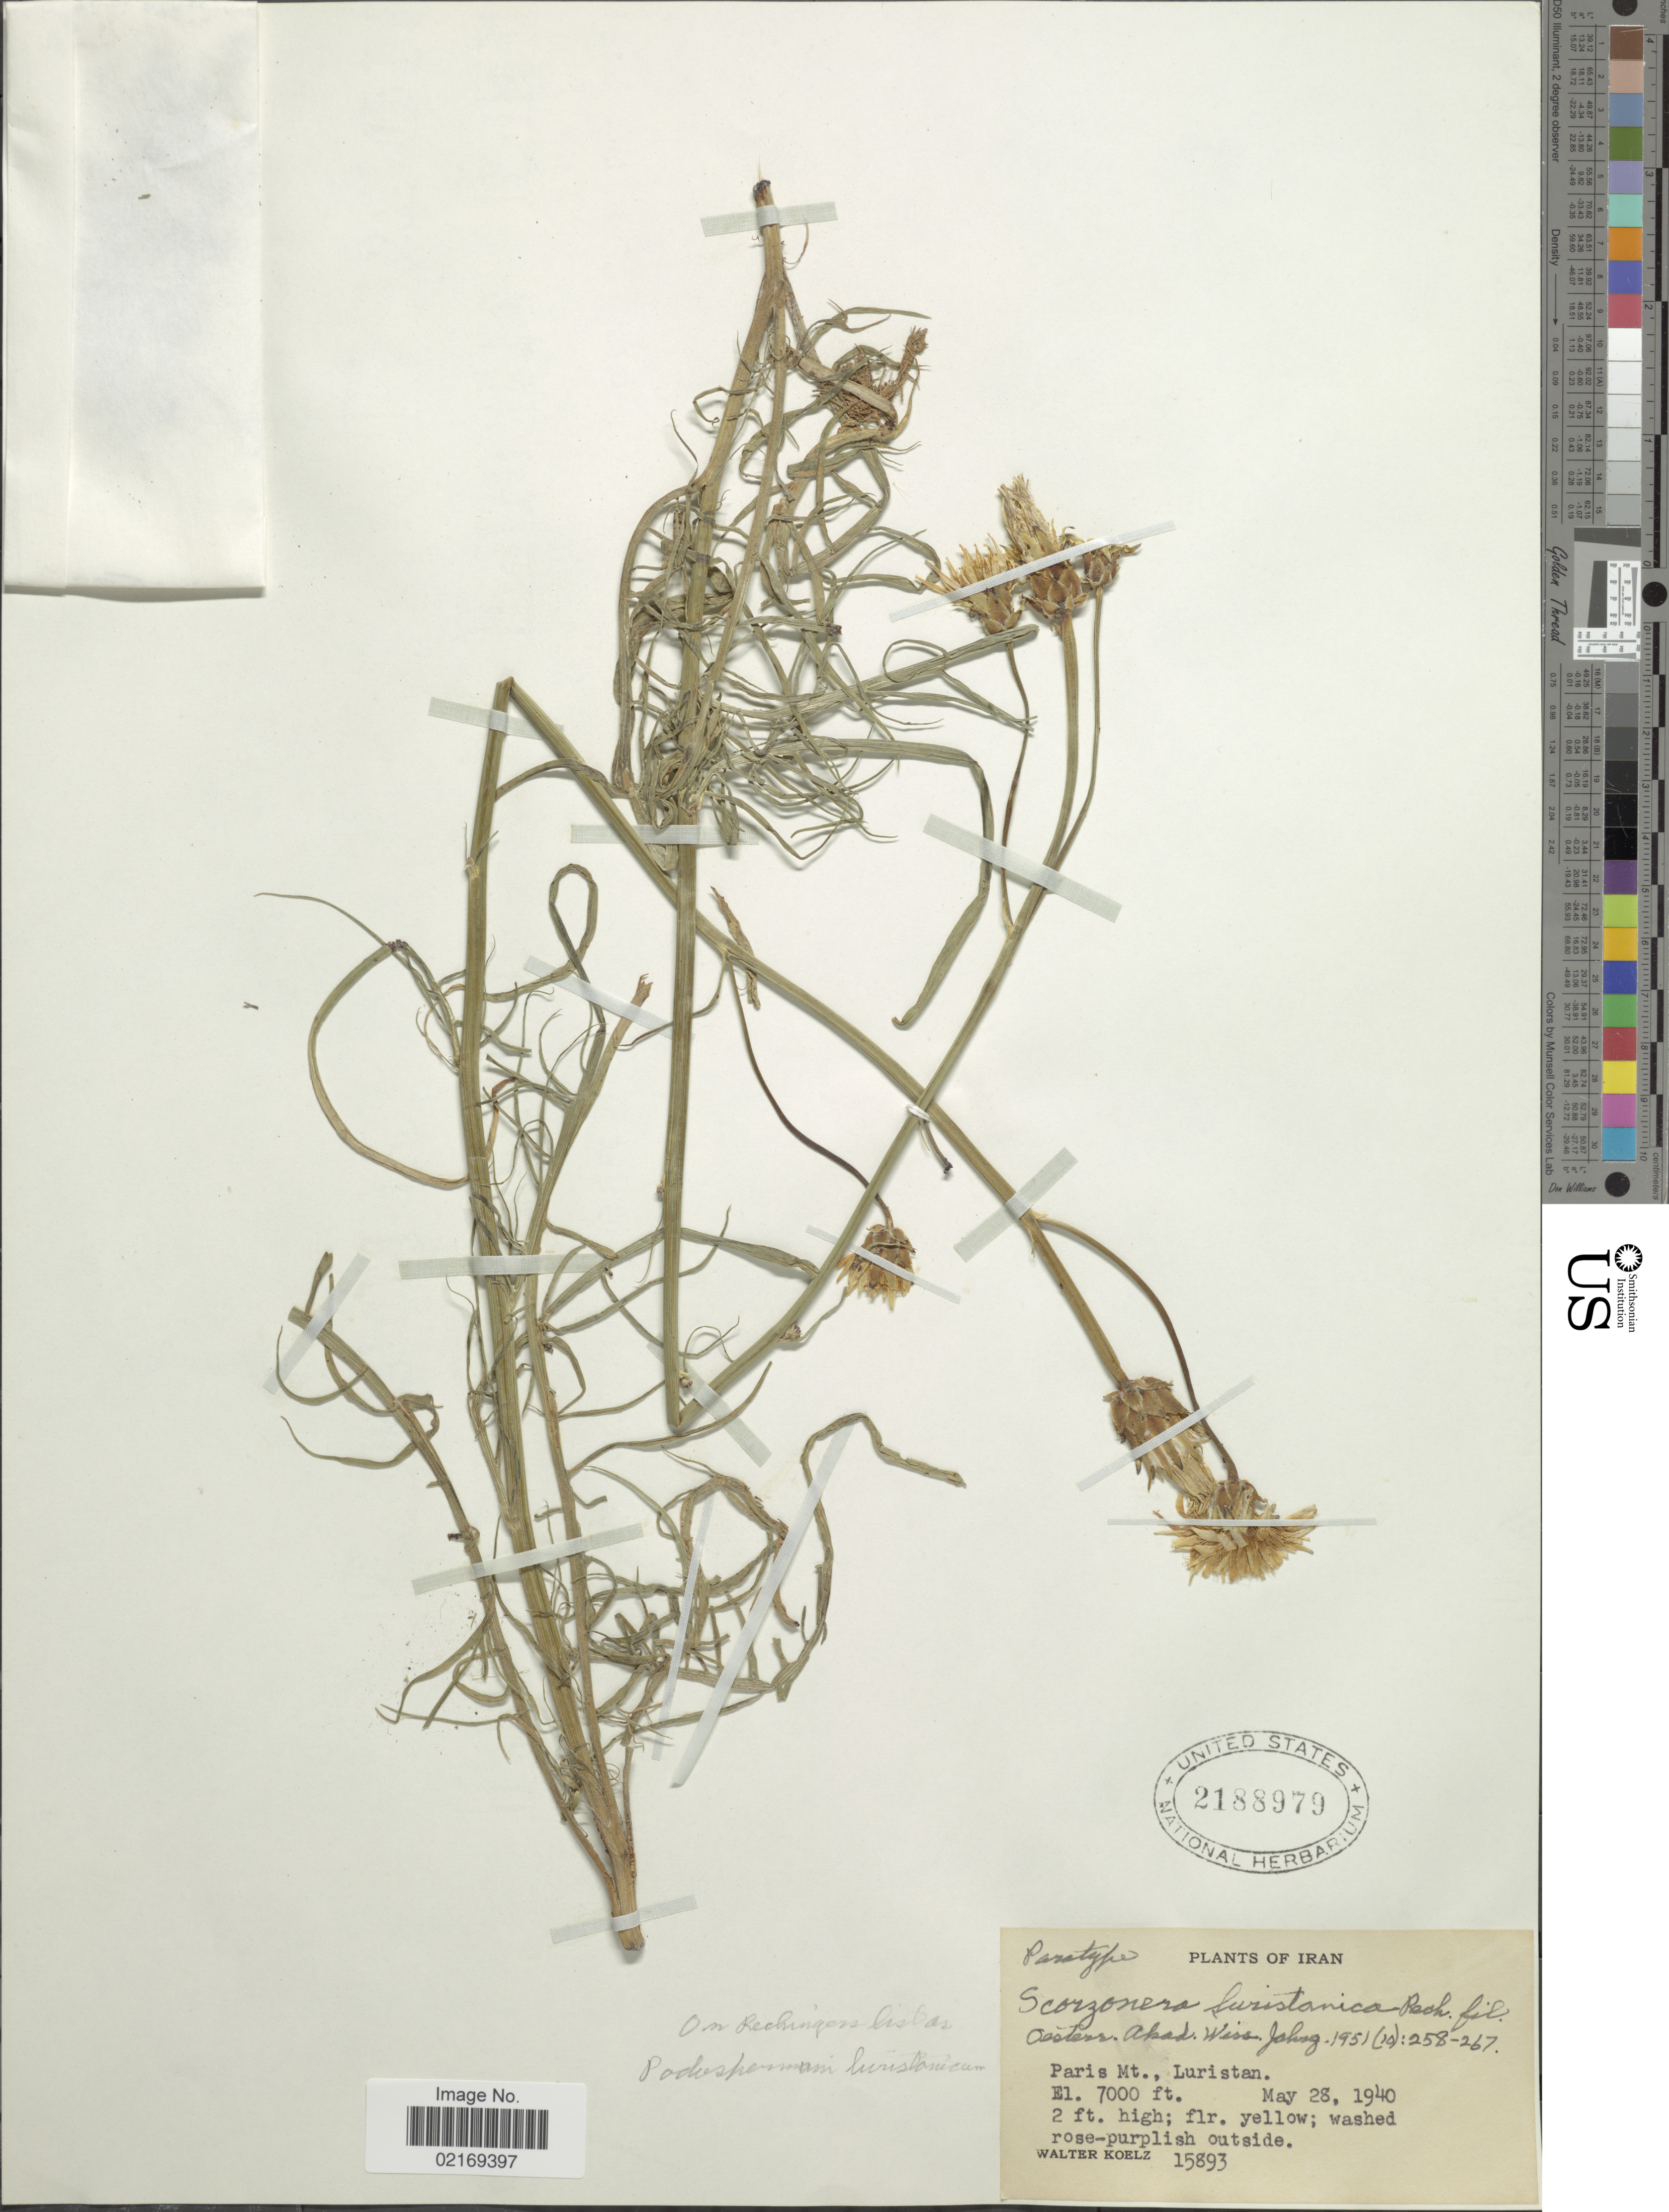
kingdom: Plantae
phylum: Tracheophyta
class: Magnoliopsida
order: Asterales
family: Asteraceae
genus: Scorzonera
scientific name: Scorzonera luristanica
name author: Rech. f.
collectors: W. N. Koelz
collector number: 15893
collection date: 1940-05-28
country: Iran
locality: Paris Mt., Luristan.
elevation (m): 2134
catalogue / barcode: US 2188979